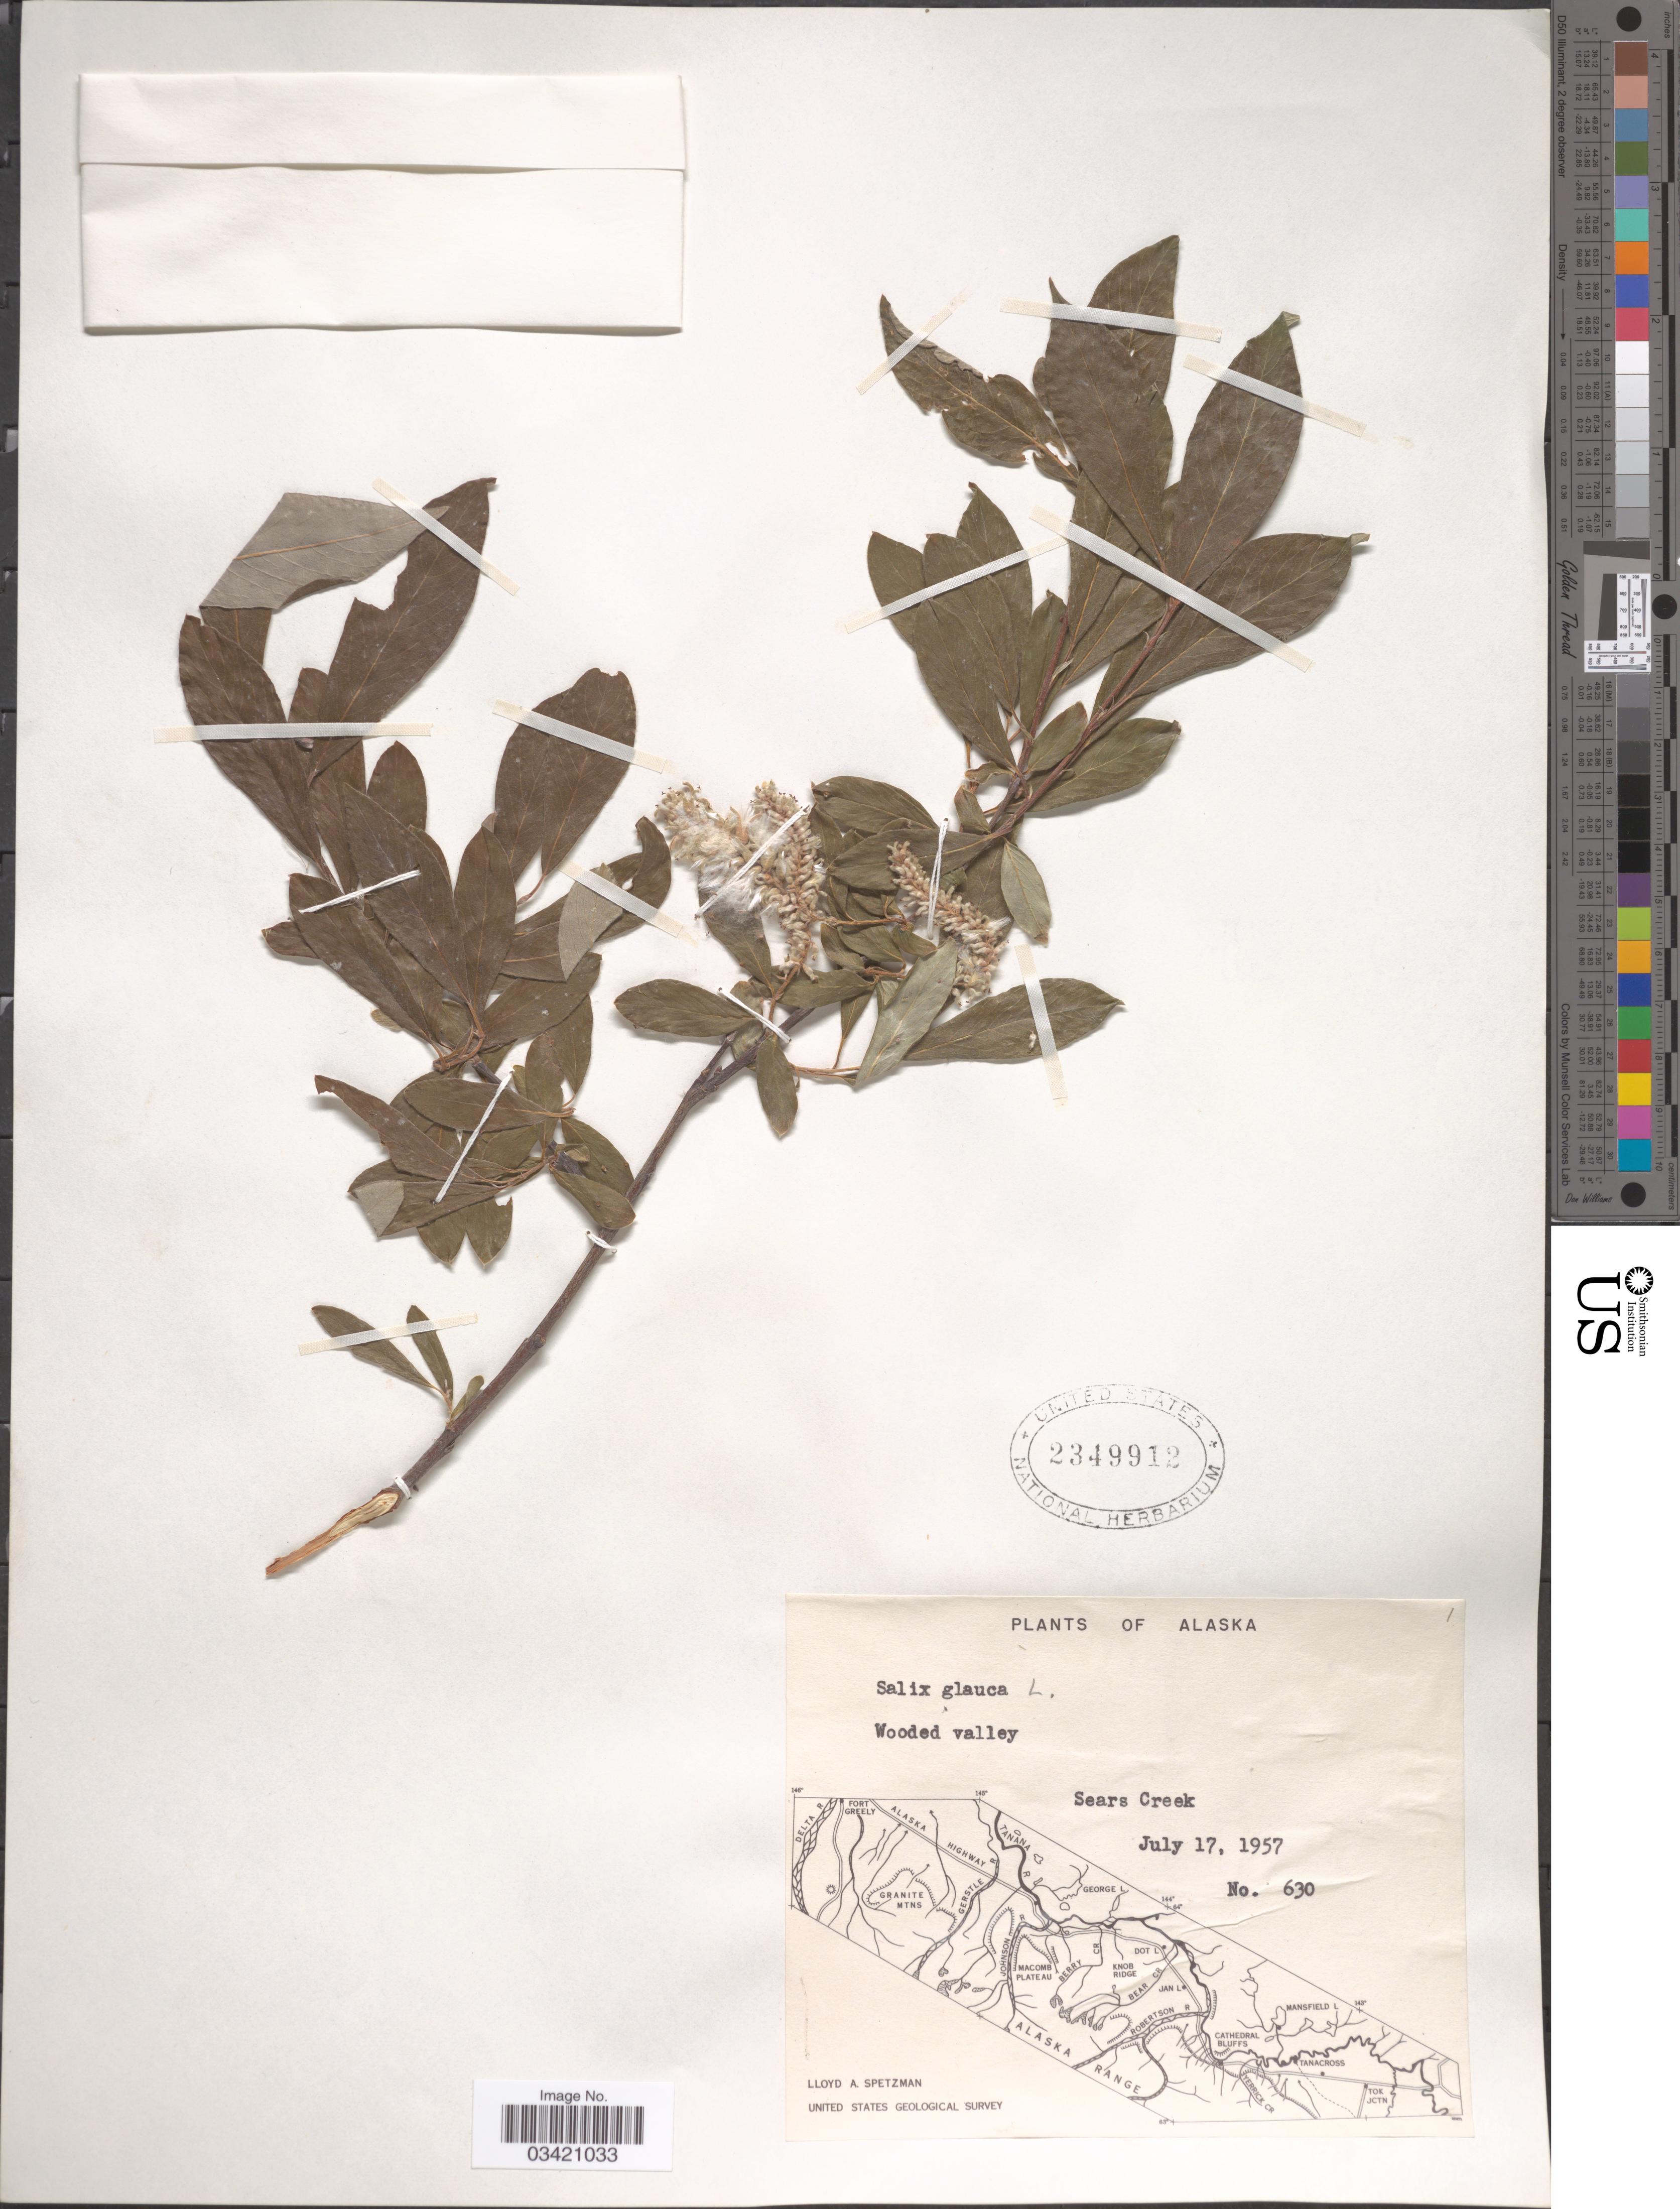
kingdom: Plantae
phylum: Tracheophyta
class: Magnoliopsida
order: Malpighiales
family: Salicaceae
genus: Salix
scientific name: Salix glauca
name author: L.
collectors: L. Spetzman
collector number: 630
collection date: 1957-07-17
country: United States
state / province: Alaska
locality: Sears Creek.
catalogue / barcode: US 2349912